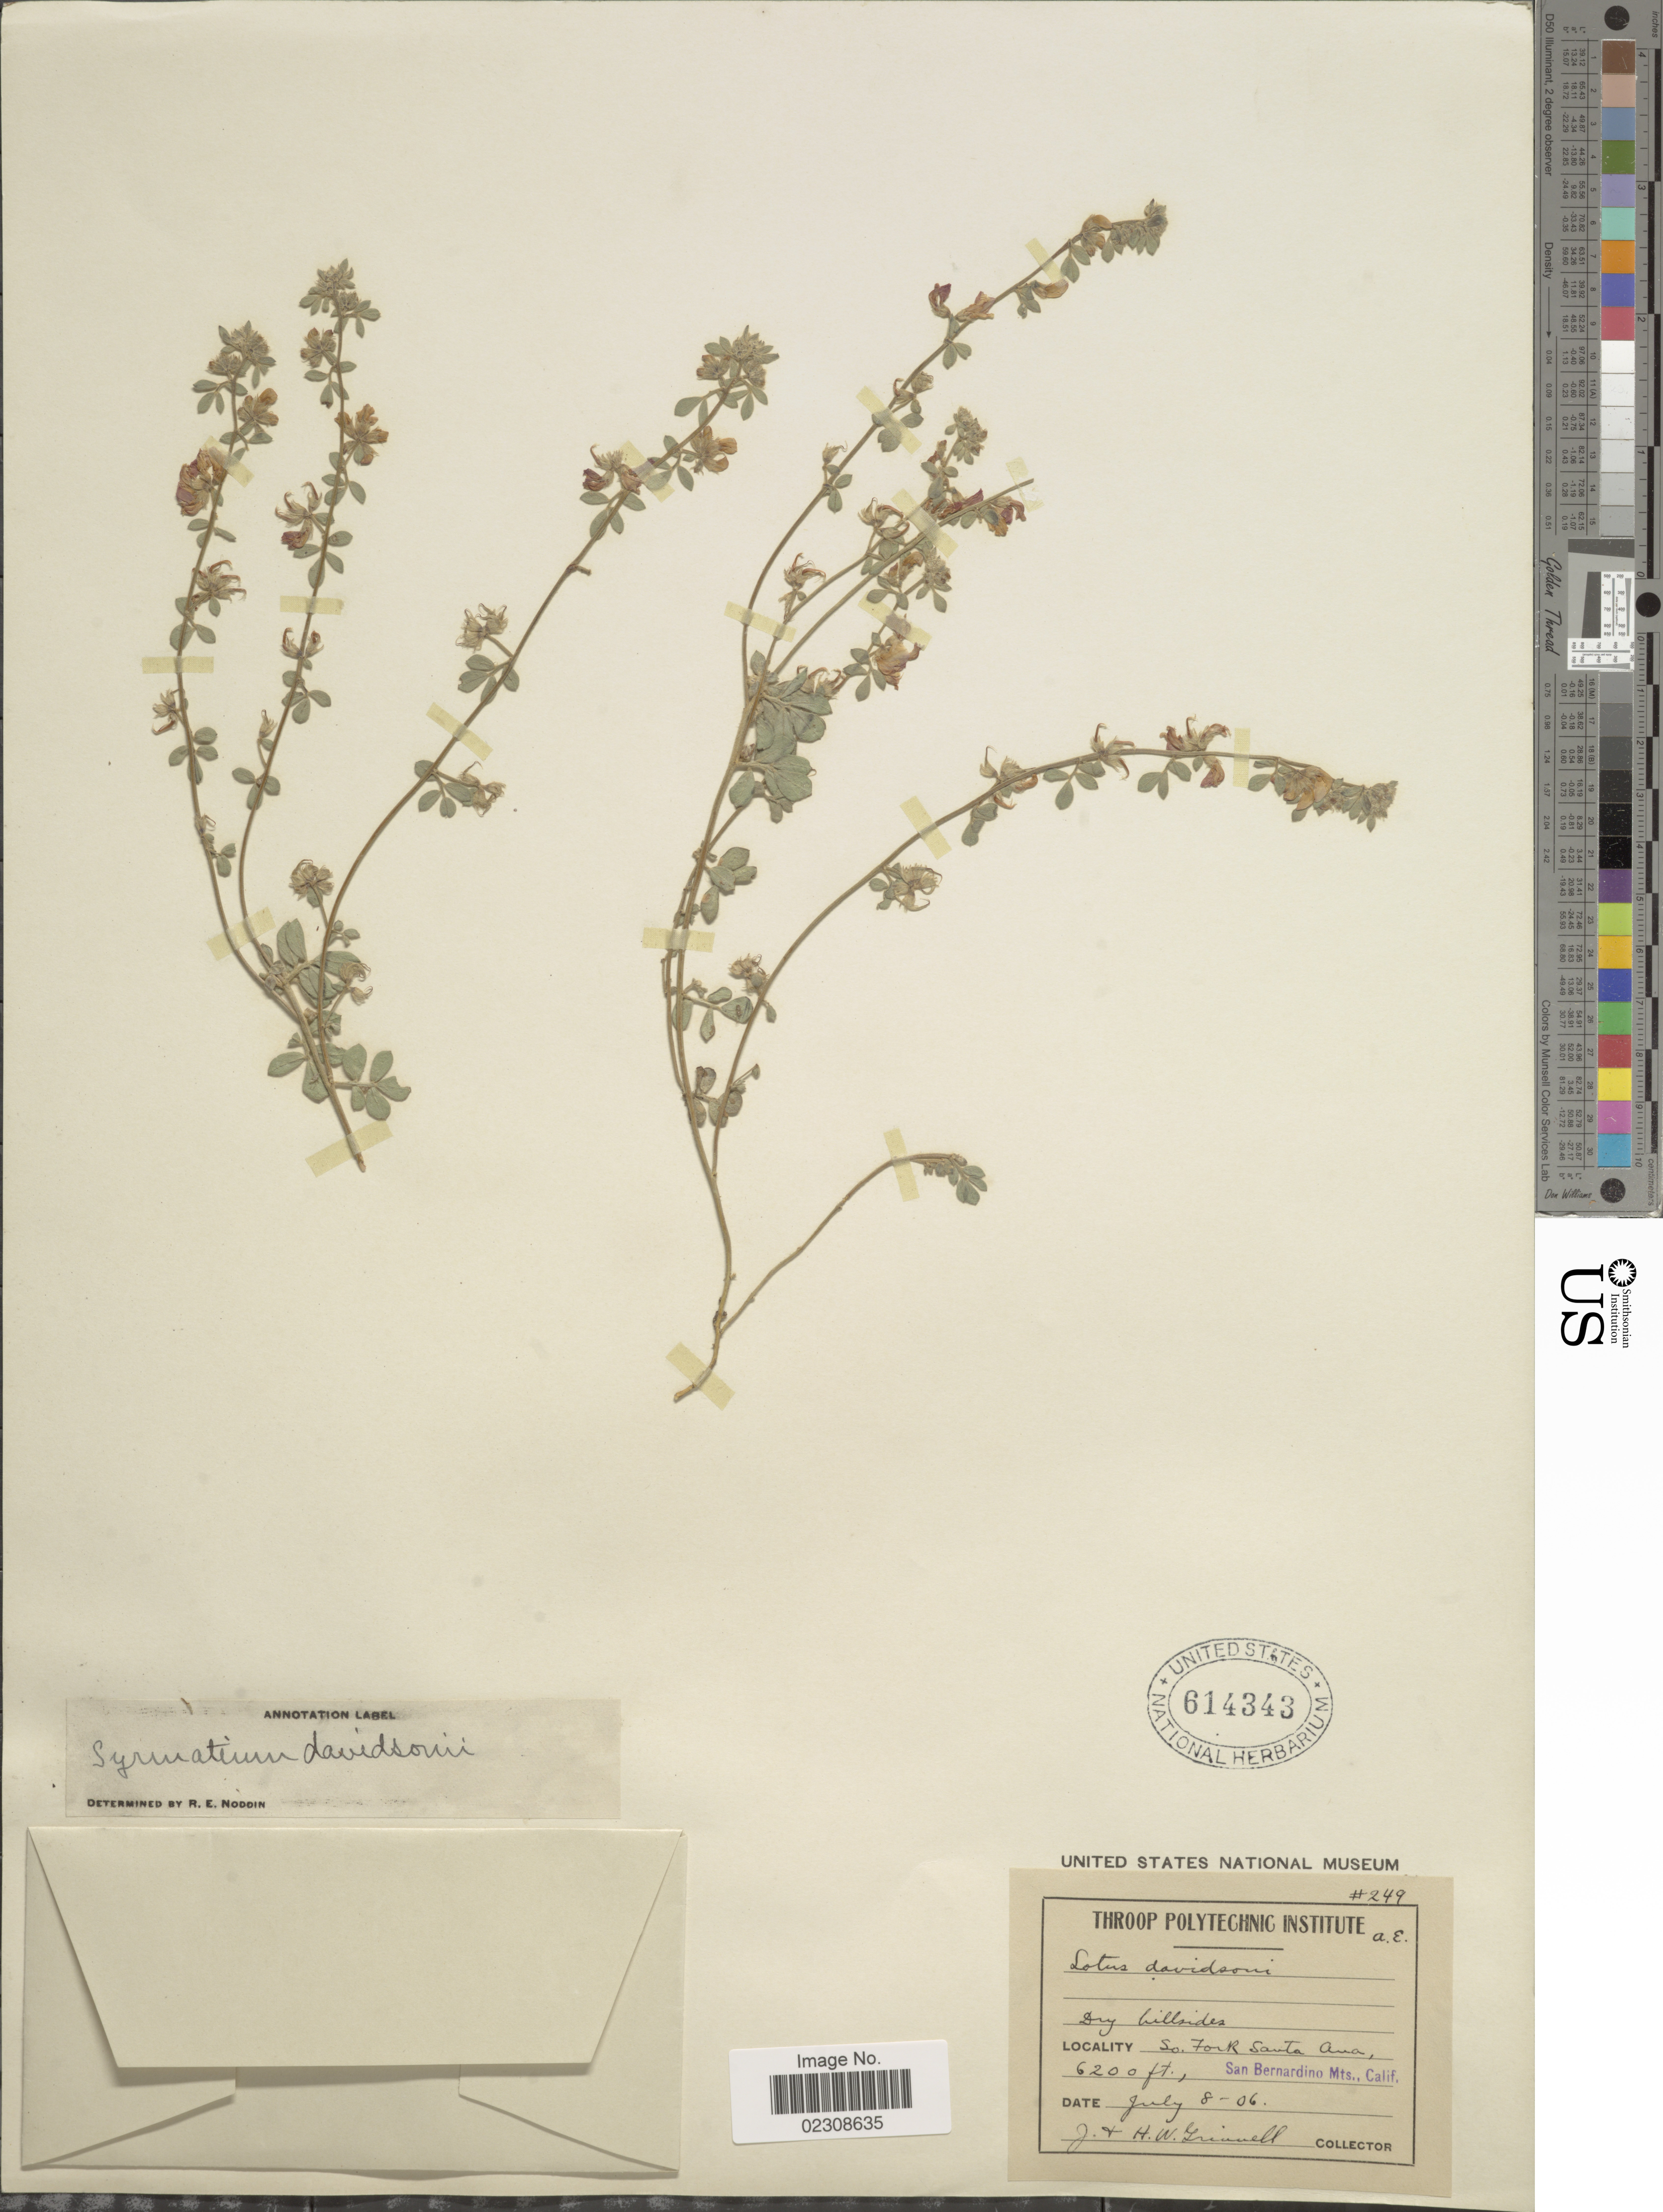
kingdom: Plantae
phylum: Tracheophyta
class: Magnoliopsida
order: Fabales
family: Fabaceae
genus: Syrmatium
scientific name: Syrmatium decumbens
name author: (Benth.) Greene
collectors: J. Grinnell & H. Grinnell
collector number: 249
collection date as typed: Transcribed d/m/y: 8/7/6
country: United States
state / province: California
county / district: San Bernardino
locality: So. Fork Santa Ana, San Bernardino Mts., Calif.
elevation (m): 1890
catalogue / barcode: US 614343